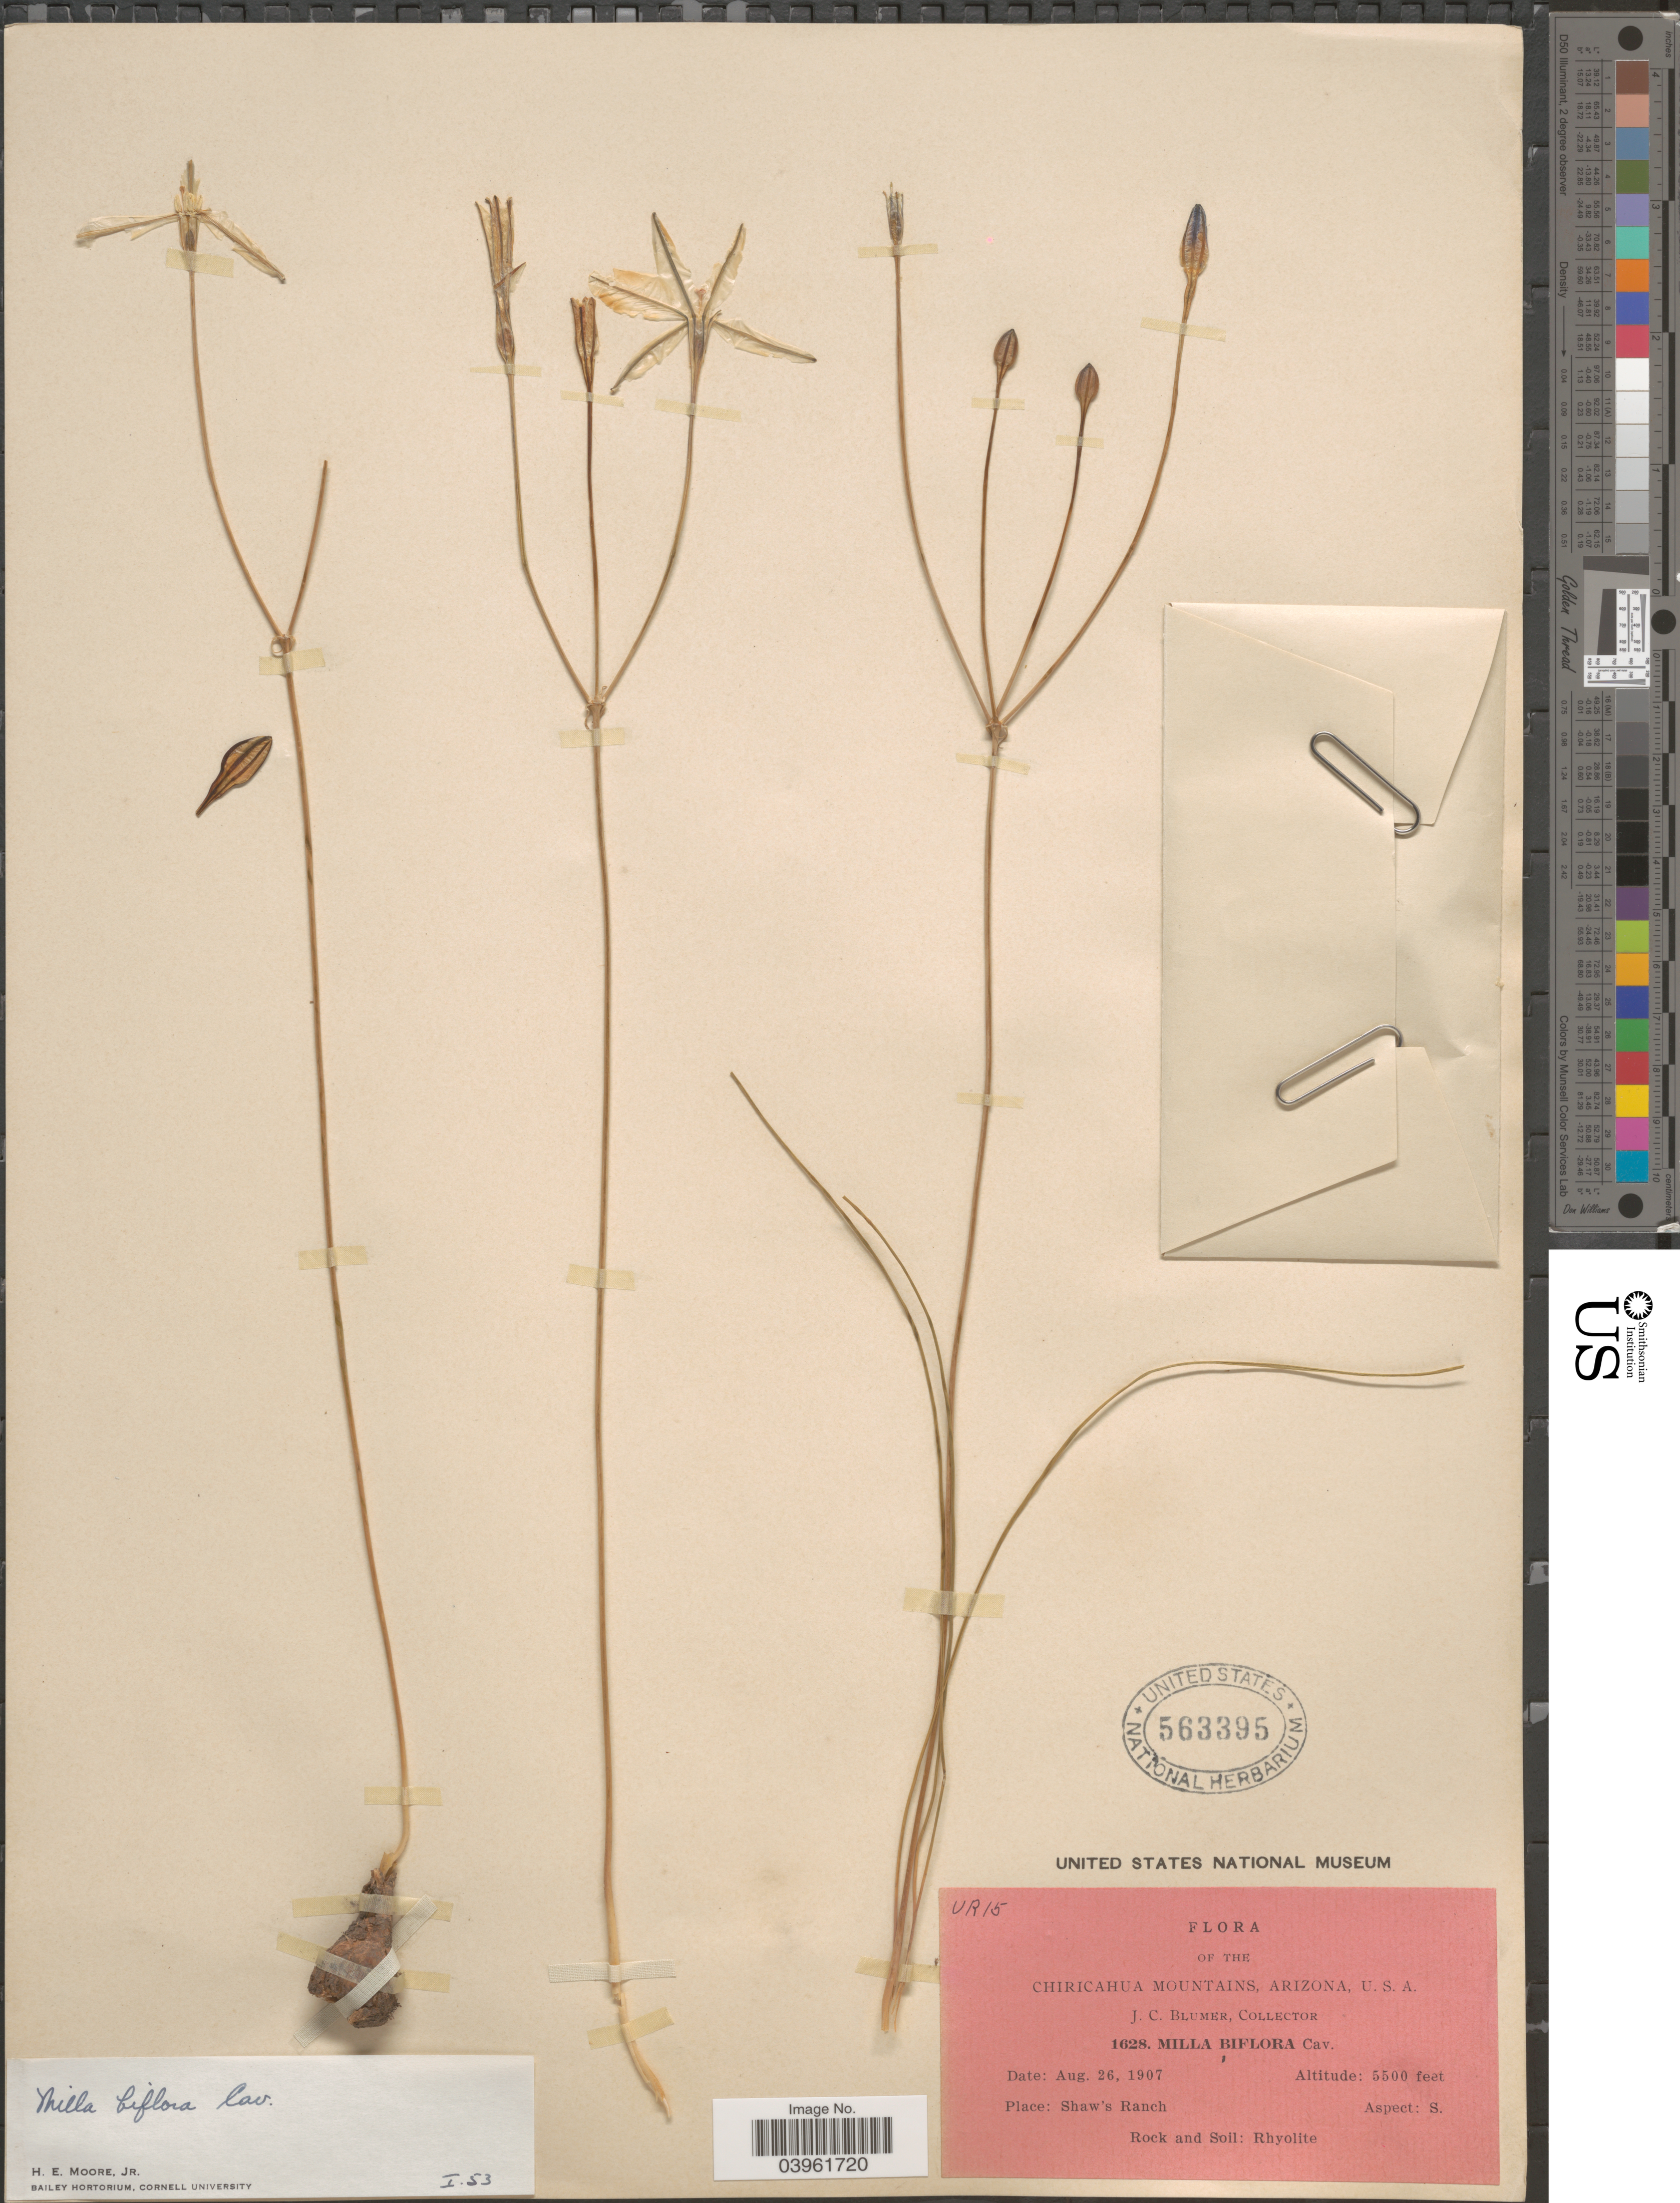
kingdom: Plantae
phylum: Tracheophyta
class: Liliopsida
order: Asparagales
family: Asparagaceae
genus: Milla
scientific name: Milla biflora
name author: Cav.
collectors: J. C. Blumer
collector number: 1628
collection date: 1907-08-26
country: United States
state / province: Arizona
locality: Chiricahua Mountains. Shaw's Ranch. Aspect: S.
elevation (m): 1676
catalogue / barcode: US 563395